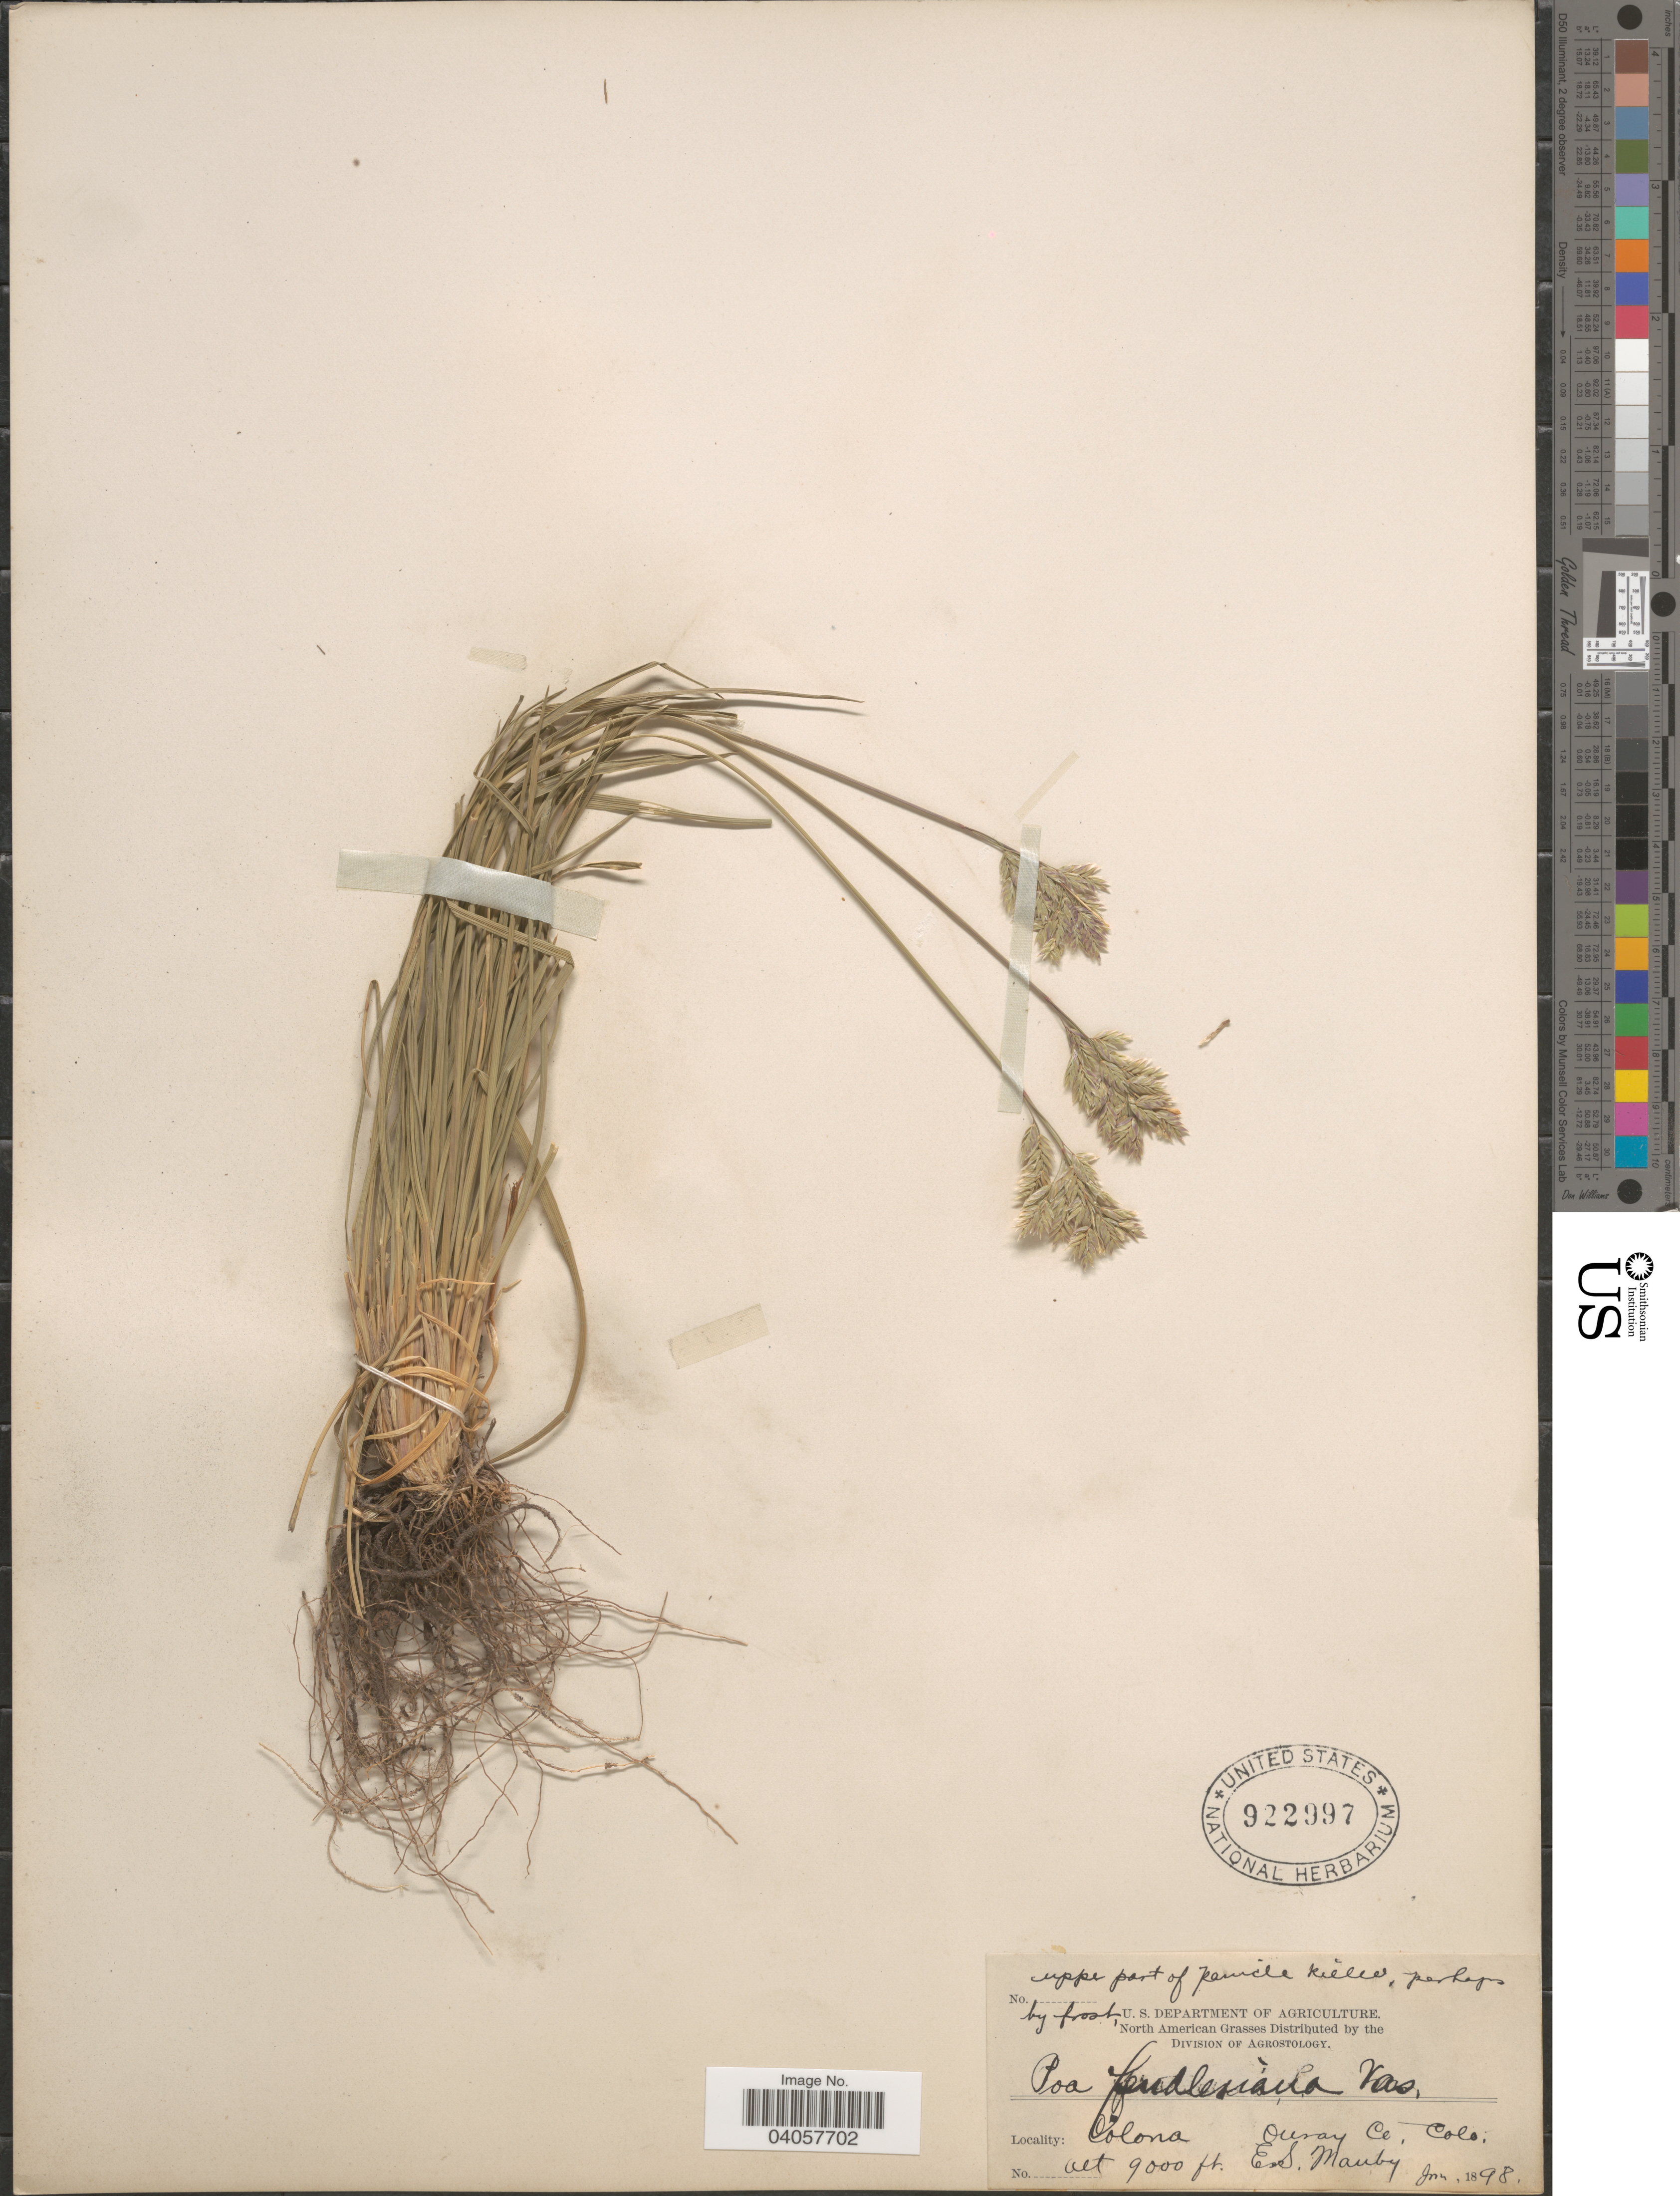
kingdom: Plantae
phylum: Tracheophyta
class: Liliopsida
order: Poales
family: Poaceae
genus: Poa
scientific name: Poa fendleriana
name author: (Steud.) Vasey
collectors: E. Manby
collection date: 1898-06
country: United States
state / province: Colorado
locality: Colona. Ouray Co.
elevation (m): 2743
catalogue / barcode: US 922997